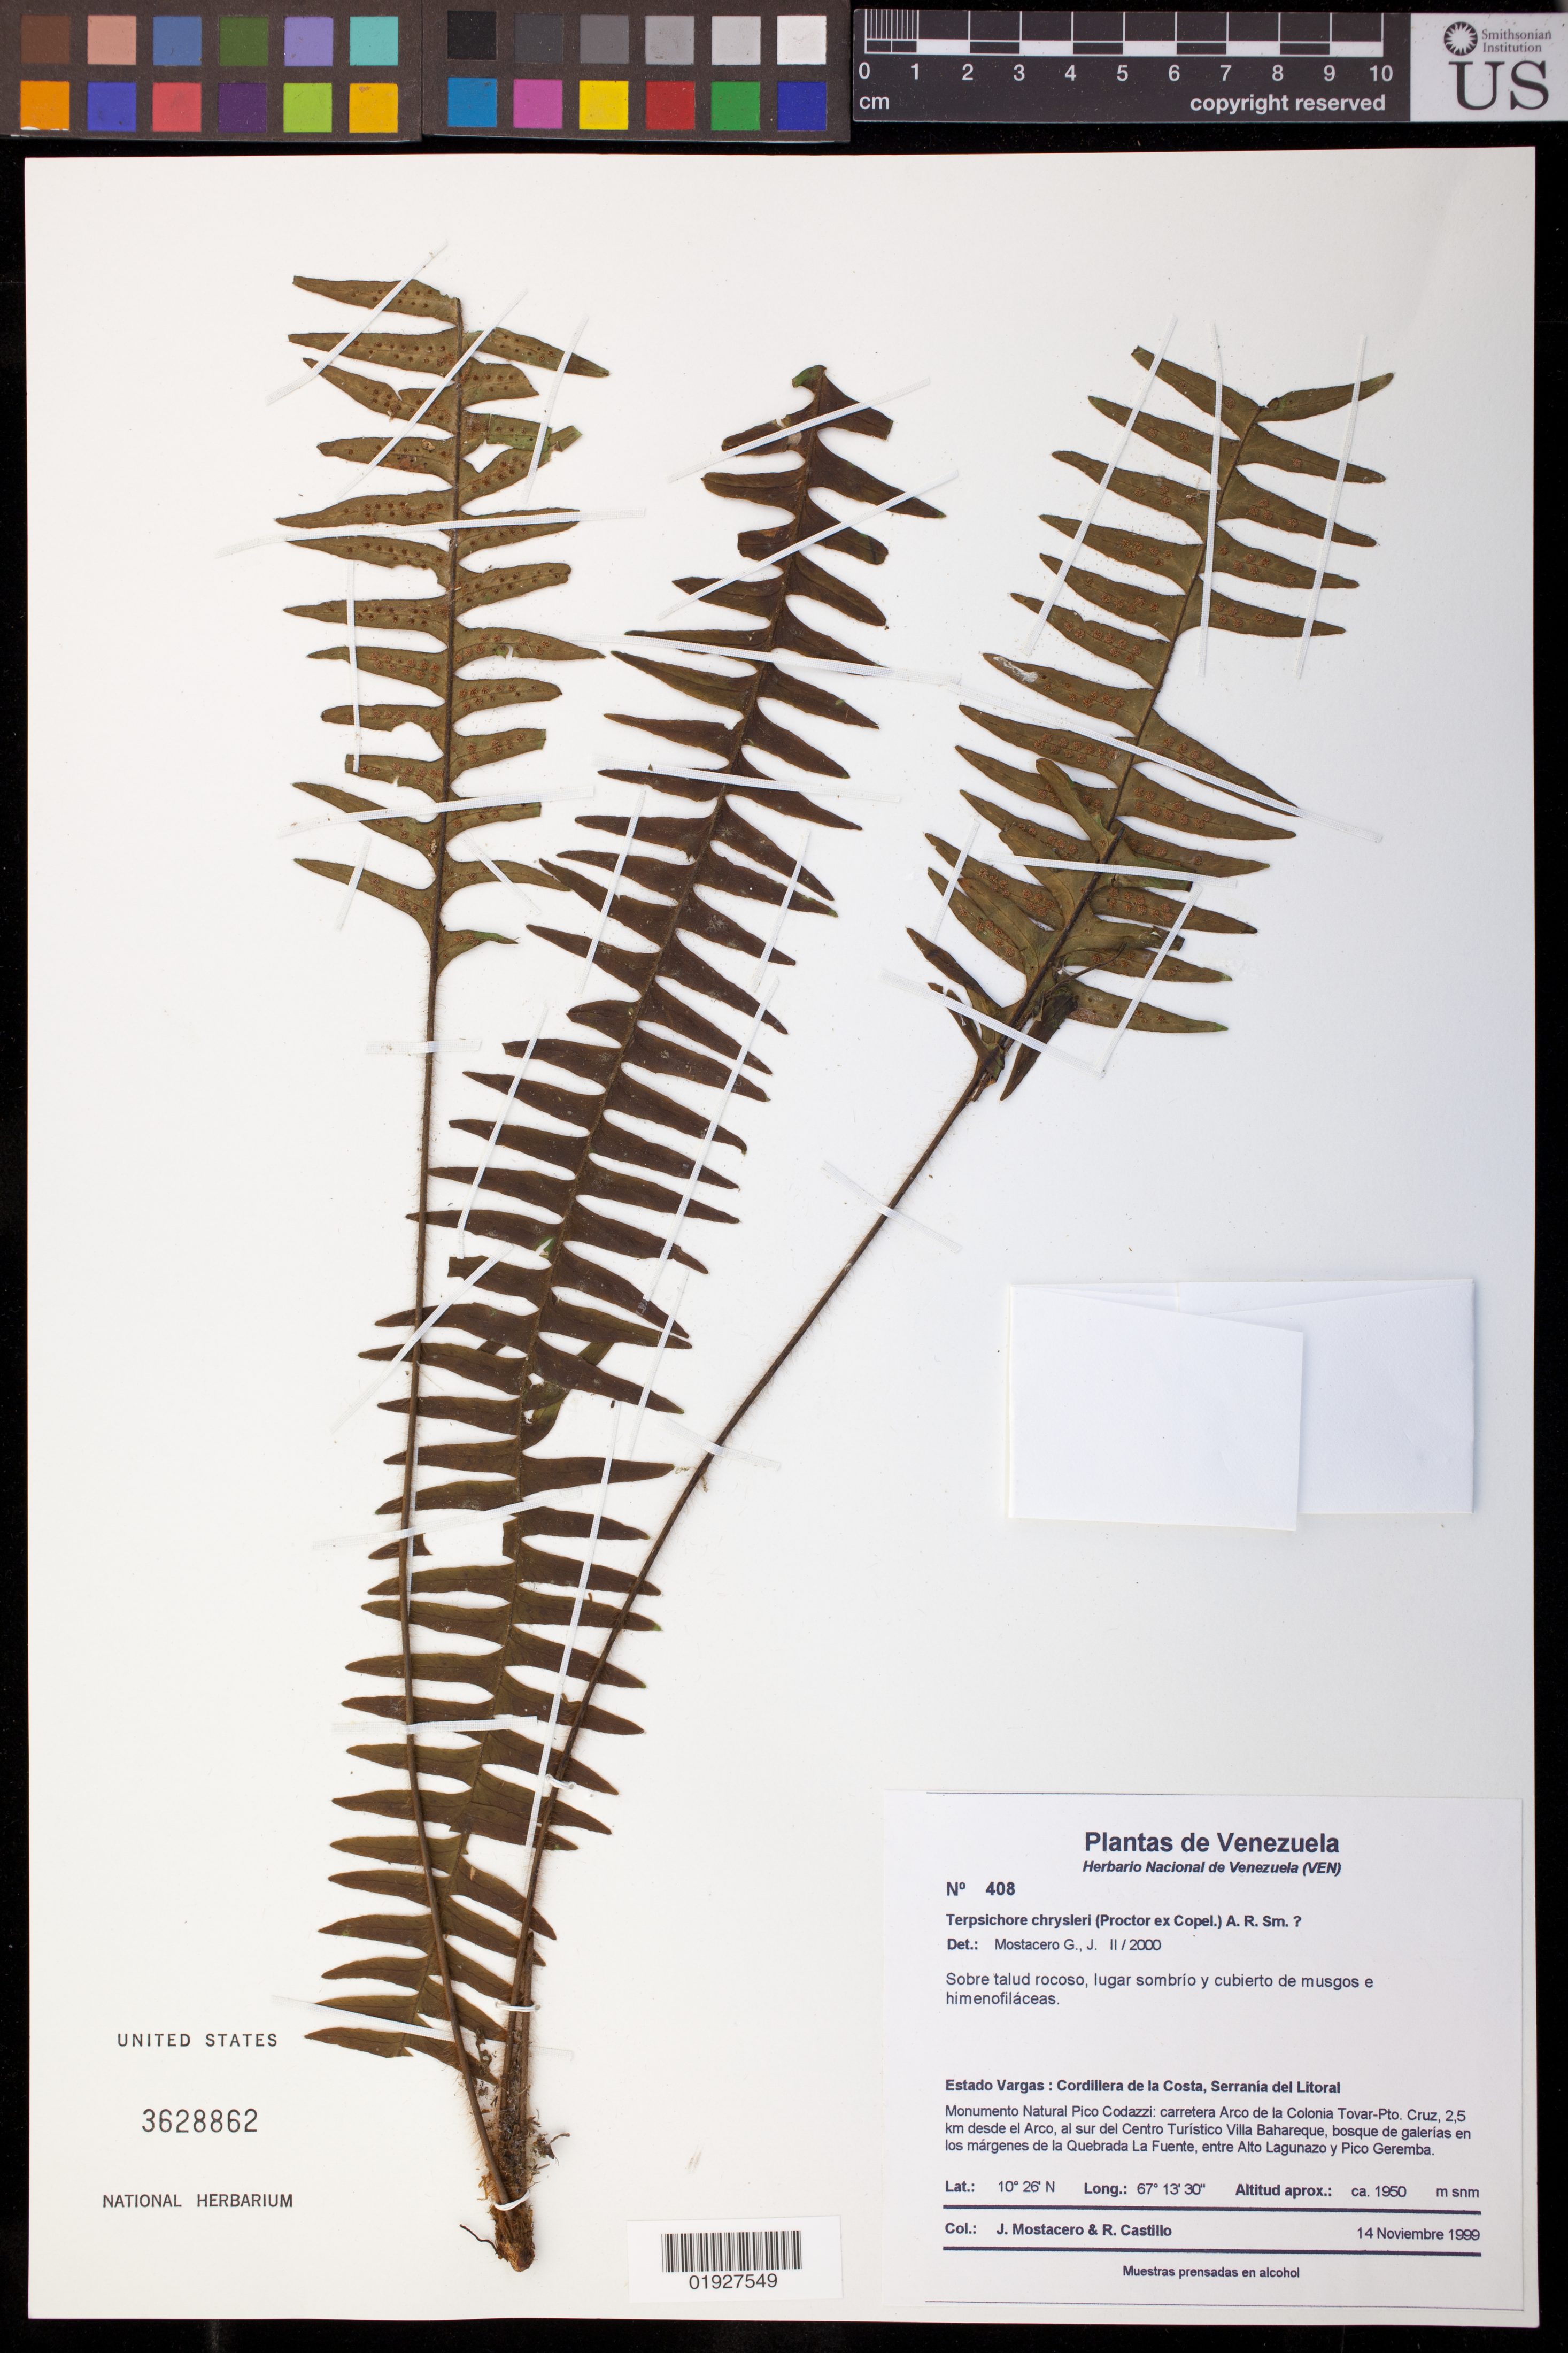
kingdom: Plantae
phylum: Tracheophyta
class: Polypodiopsida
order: Polypodiales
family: Polypodiaceae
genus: Terpsichore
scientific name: Terpsichore chrysleri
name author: (Copel.) A.R. Sm.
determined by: Mostacero, J.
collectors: J. Mostacero & R. Castillo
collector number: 408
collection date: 1999-11-14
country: Venezuela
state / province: Vargas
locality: Cordilleras de la Costa, Serrania de; Litoral, Monumento Natural Pico Codazzi: carretera Arco de la Colonia Tovar-Pto. Cruz, 2.5 km desde el Arco, al sur del Centro Turistico Villa Bahareque, bosque de galerias en los márgenes de la Quebrada La Fuente, netre Alto Lagunazo y Pico Geremba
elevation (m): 1950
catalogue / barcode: US 3628862